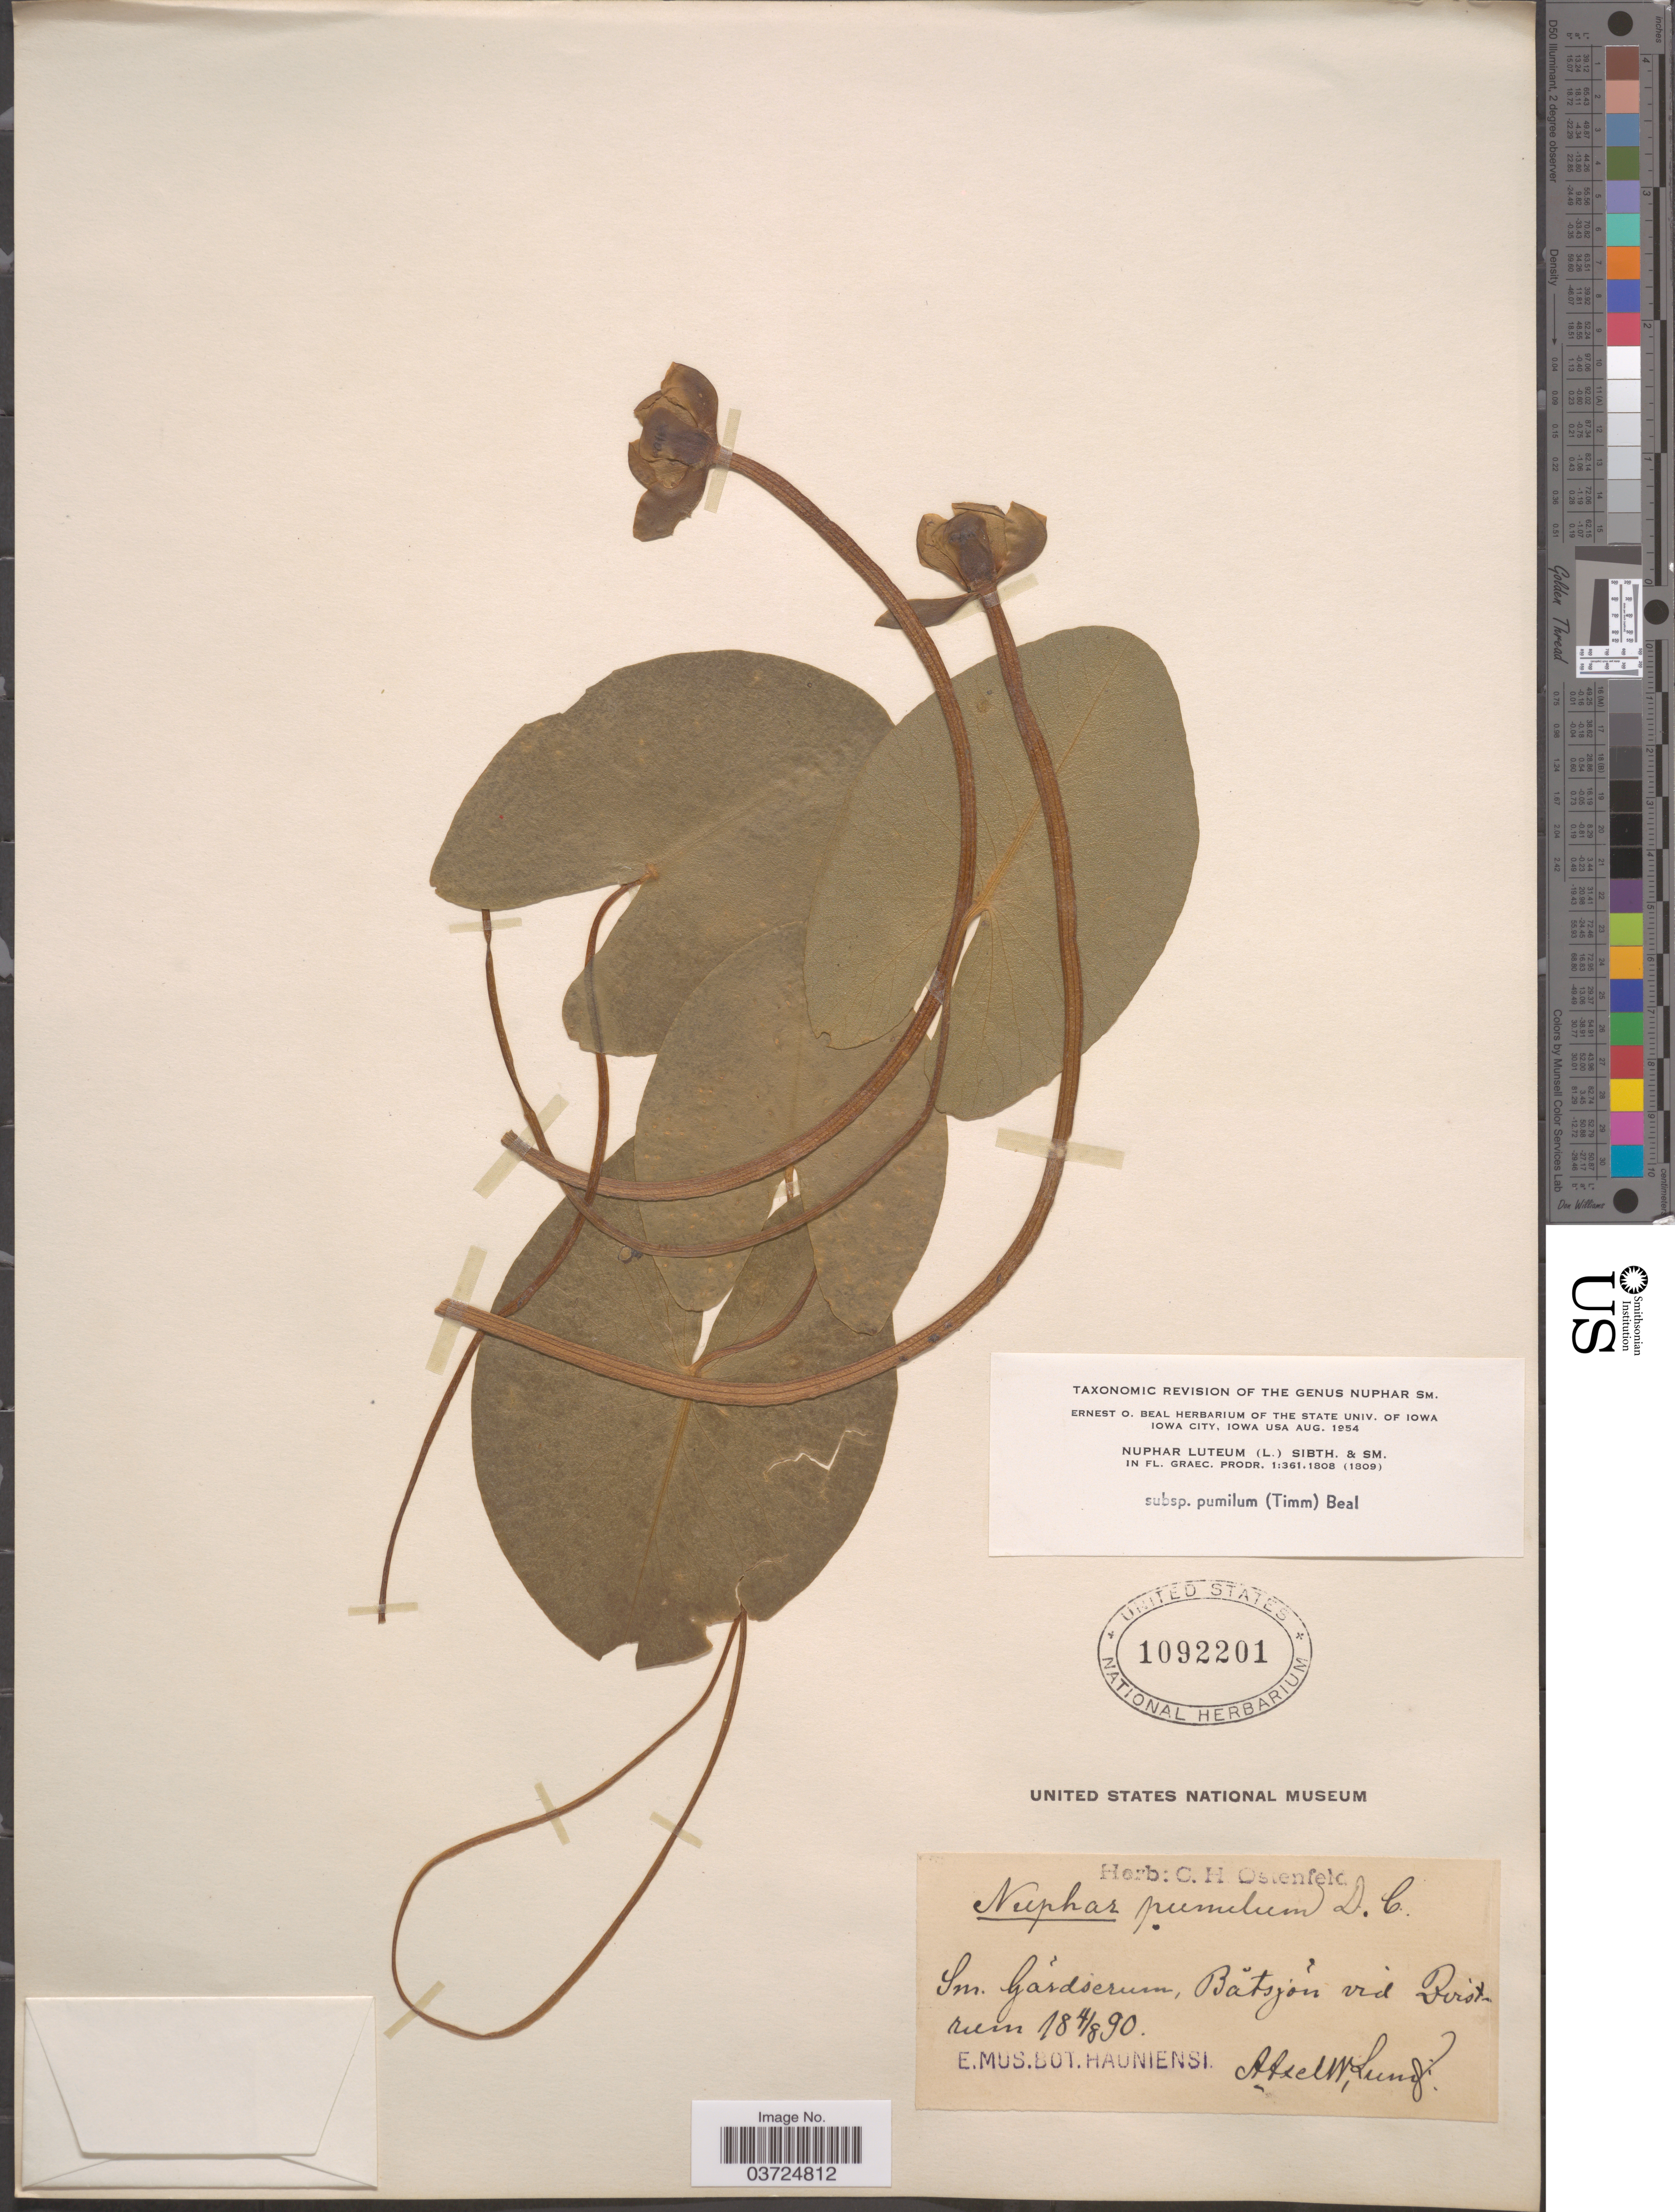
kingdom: Plantae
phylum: Tracheophyta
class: Magnoliopsida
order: Nymphaeales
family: Nymphaeaceae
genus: Nuphar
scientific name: Nuphar lutea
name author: (L.) Sm.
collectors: A. Lund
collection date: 1890-08-04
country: Sweden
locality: Sm Gärdserum, Båtsjön vid Qvistrum.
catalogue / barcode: US 1092201